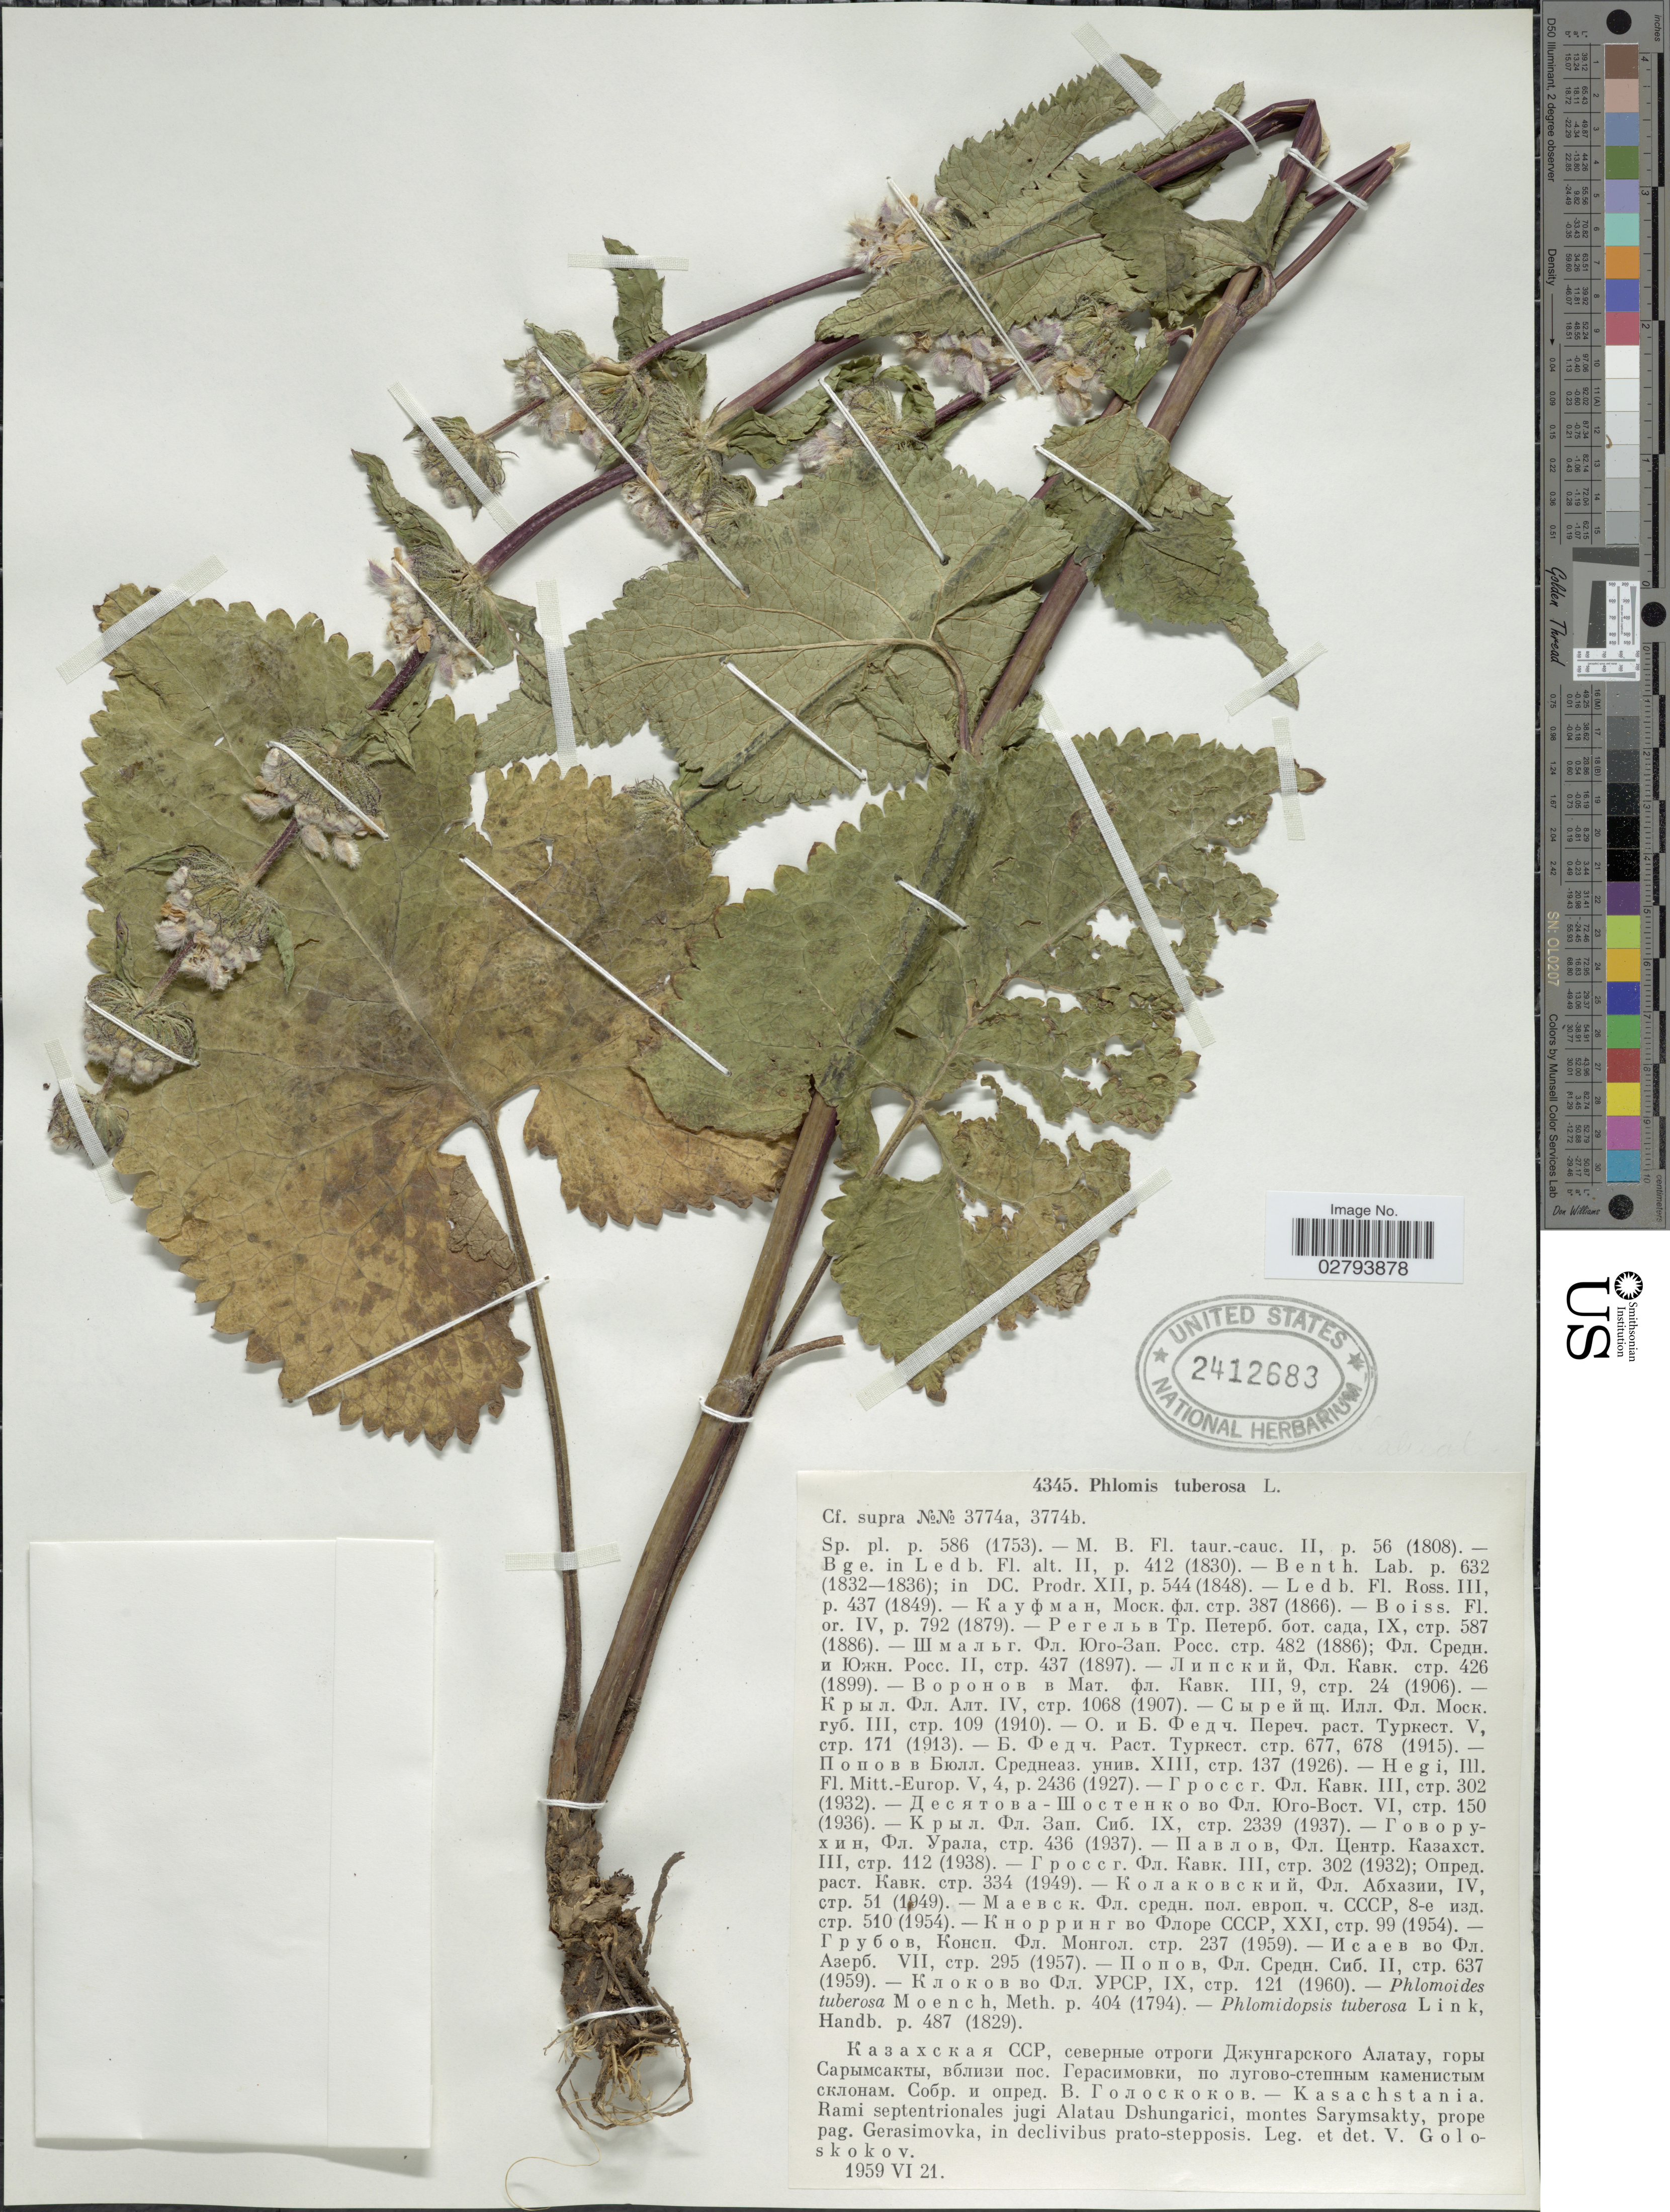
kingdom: Plantae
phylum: Tracheophyta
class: Magnoliopsida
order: Lamiales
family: Lamiaceae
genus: Phlomoides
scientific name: Phlomoides tuberosa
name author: (L.) Moench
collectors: V. P. Goloskokov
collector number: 4345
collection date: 1959-06-21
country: Kazakhstan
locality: Rami septentrionales jugi Alatau Dshungarici, montes Sarymsakty, prope pag. Gerasimovka.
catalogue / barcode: US 2412683